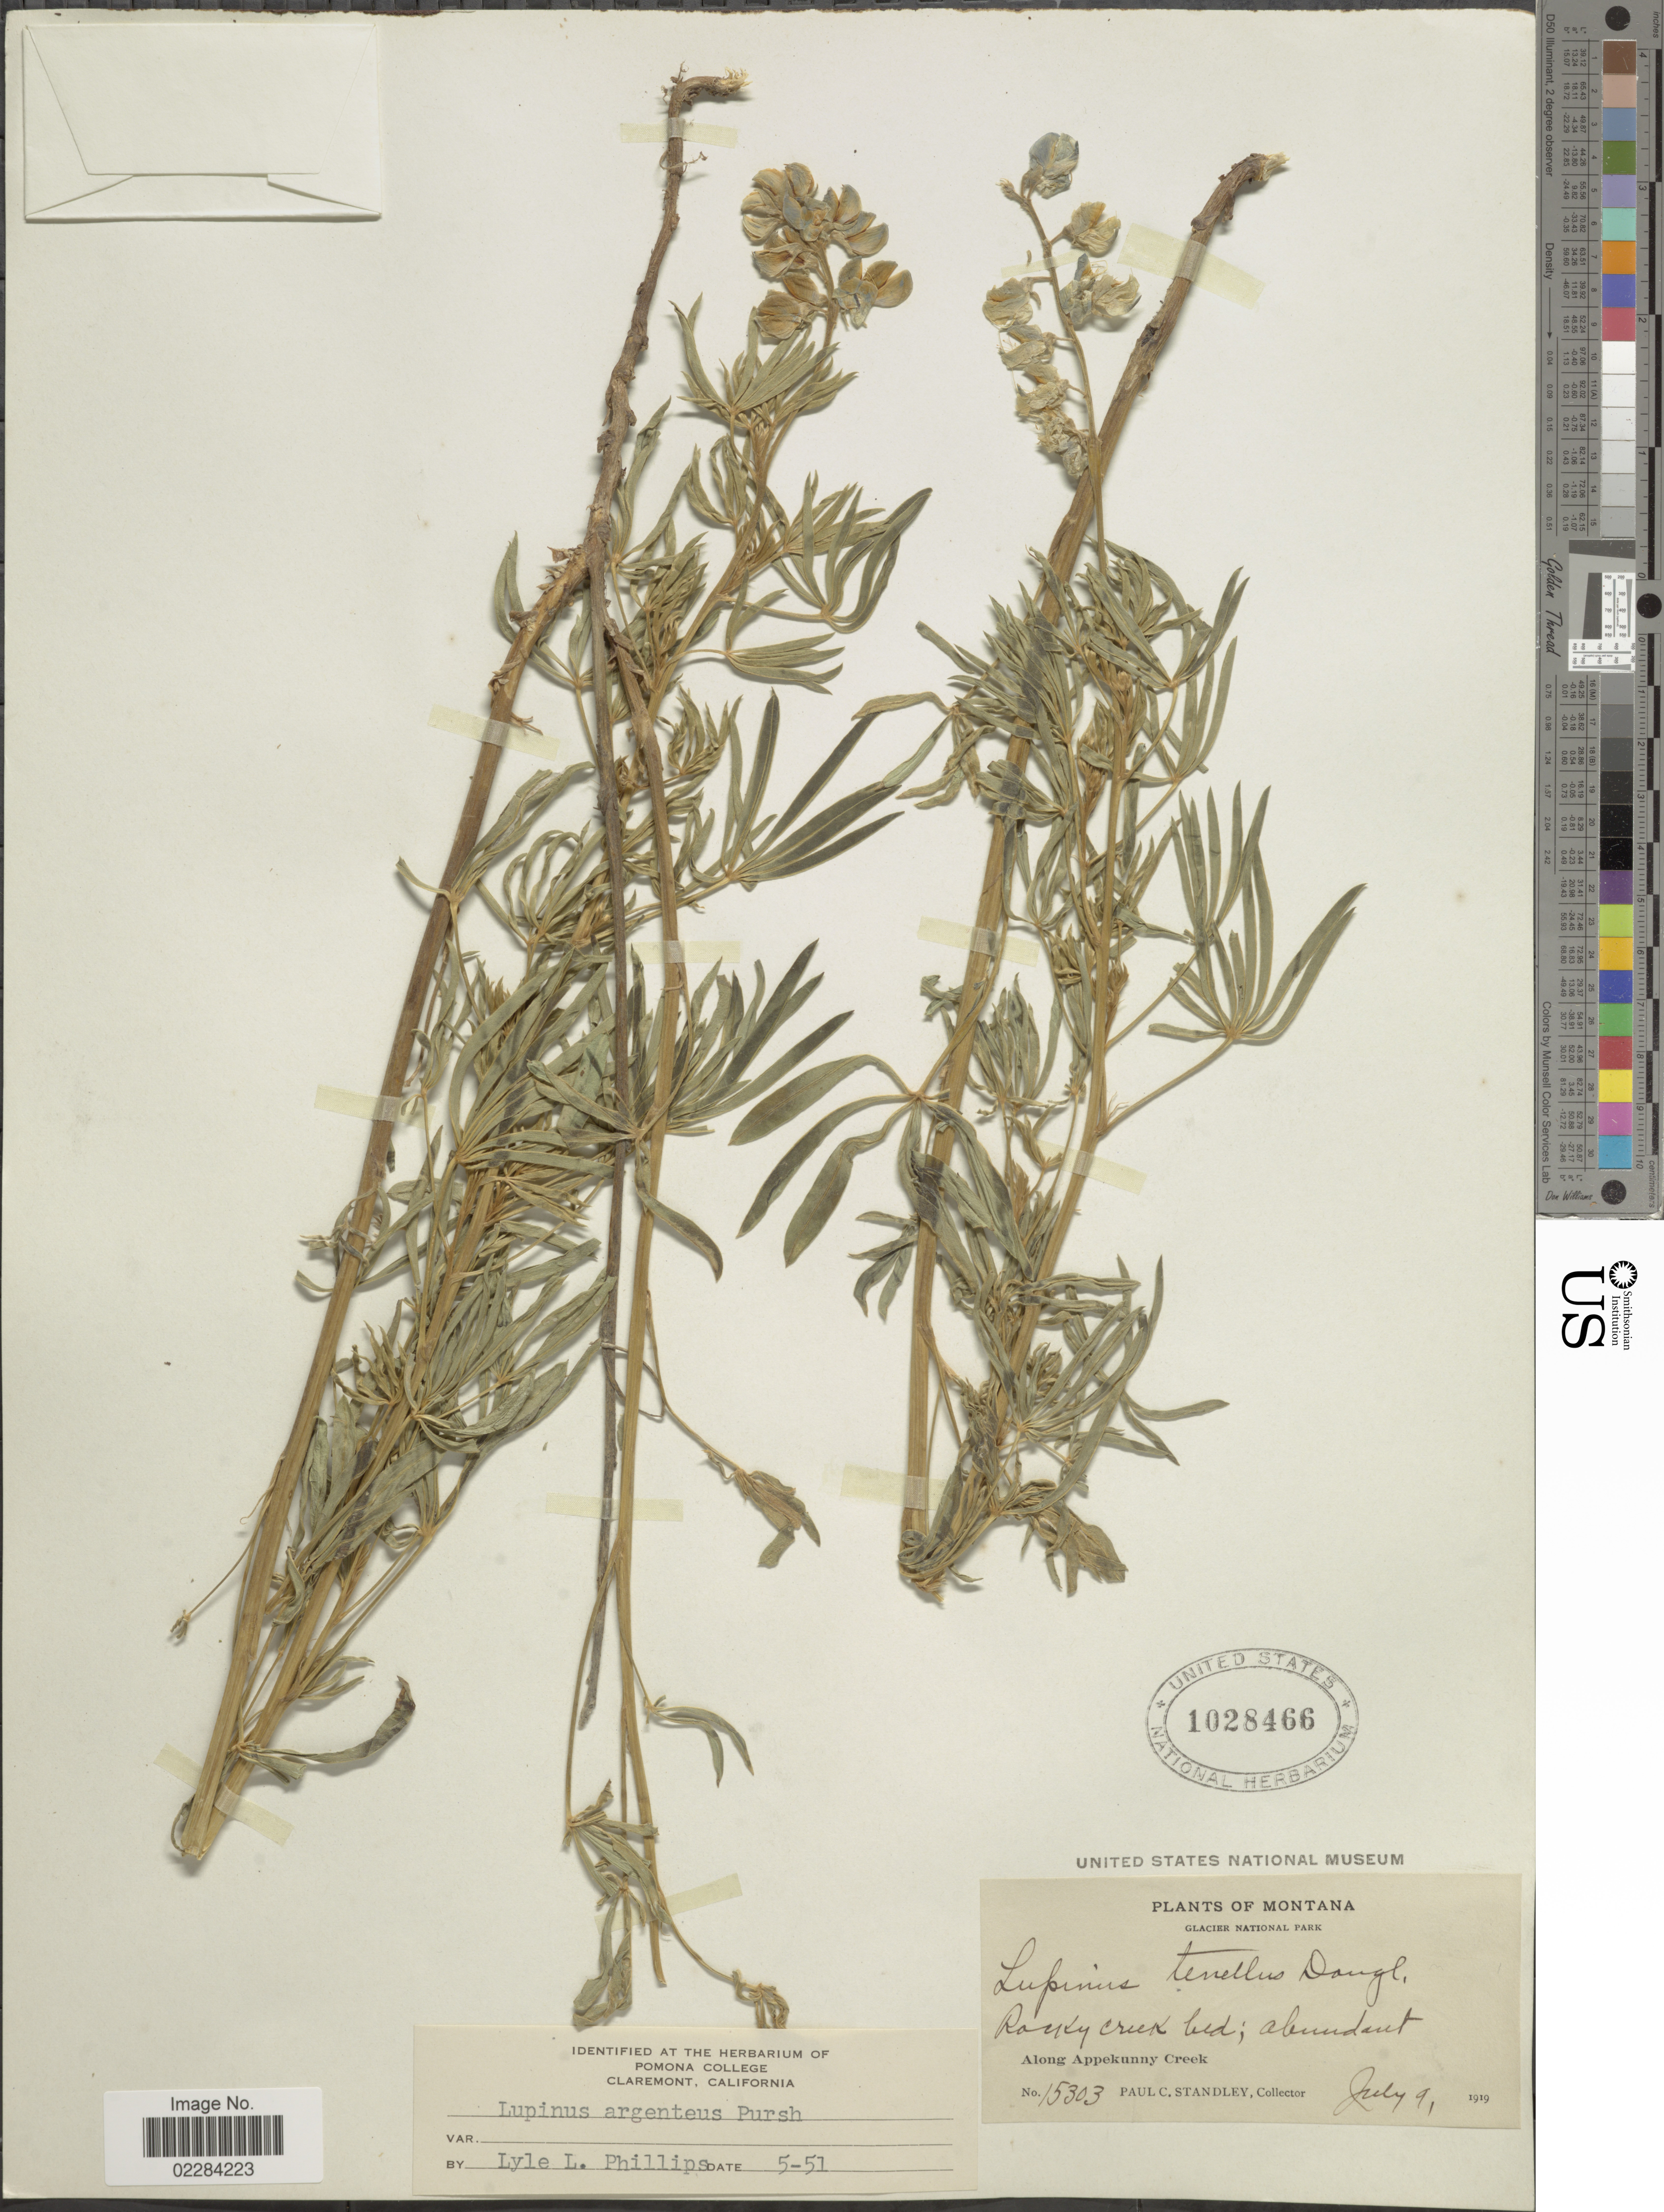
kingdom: Plantae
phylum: Tracheophyta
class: Magnoliopsida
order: Fabales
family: Fabaceae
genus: Lupinus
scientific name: Lupinus argenteus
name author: Pursh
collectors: P. C. Standley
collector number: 15303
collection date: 1919-07-09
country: United States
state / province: Montana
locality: Glacier National Park. Rocky Creek bed. Along Appekunny Creek.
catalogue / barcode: US 1028466